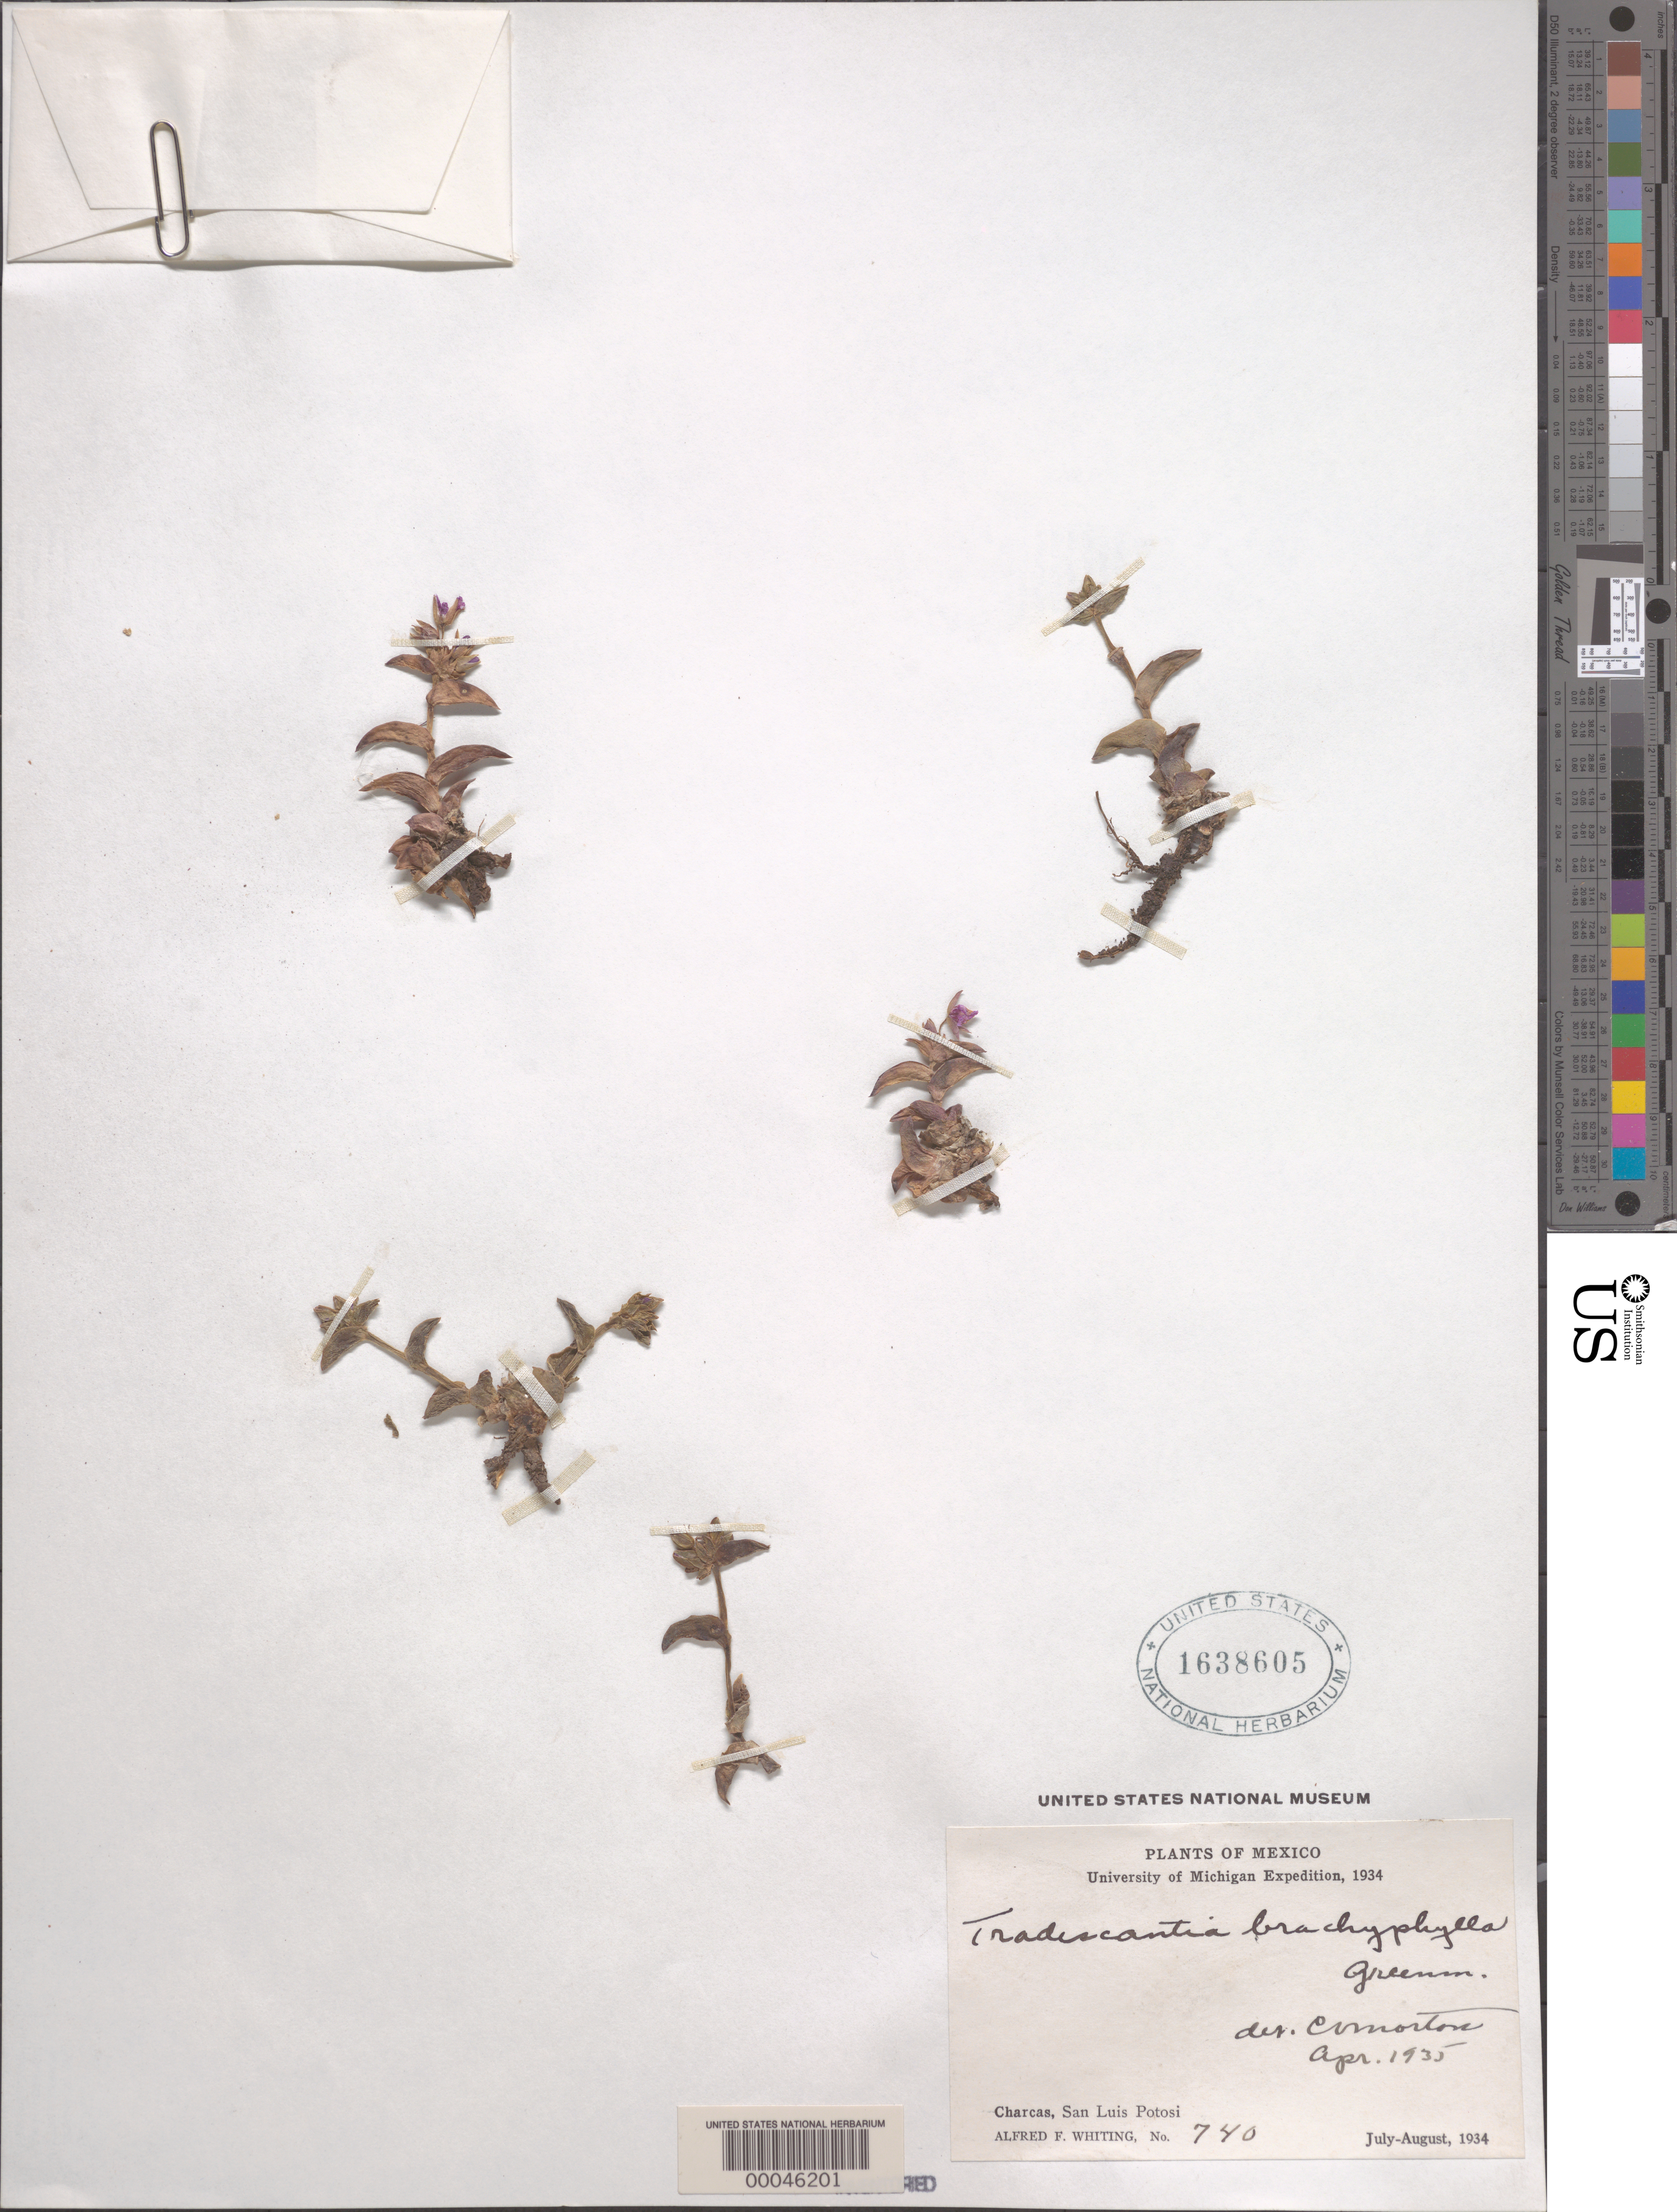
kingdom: Plantae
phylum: Tracheophyta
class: Liliopsida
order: Commelinales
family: Commelinaceae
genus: Callisia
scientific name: Callisia navicularis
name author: (Orteges) D.R. Hunt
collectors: A. F. Whiting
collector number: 740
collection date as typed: Jul 1934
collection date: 1934-07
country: Mexico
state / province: San Luis Potosí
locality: Charcas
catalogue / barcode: US 1638605